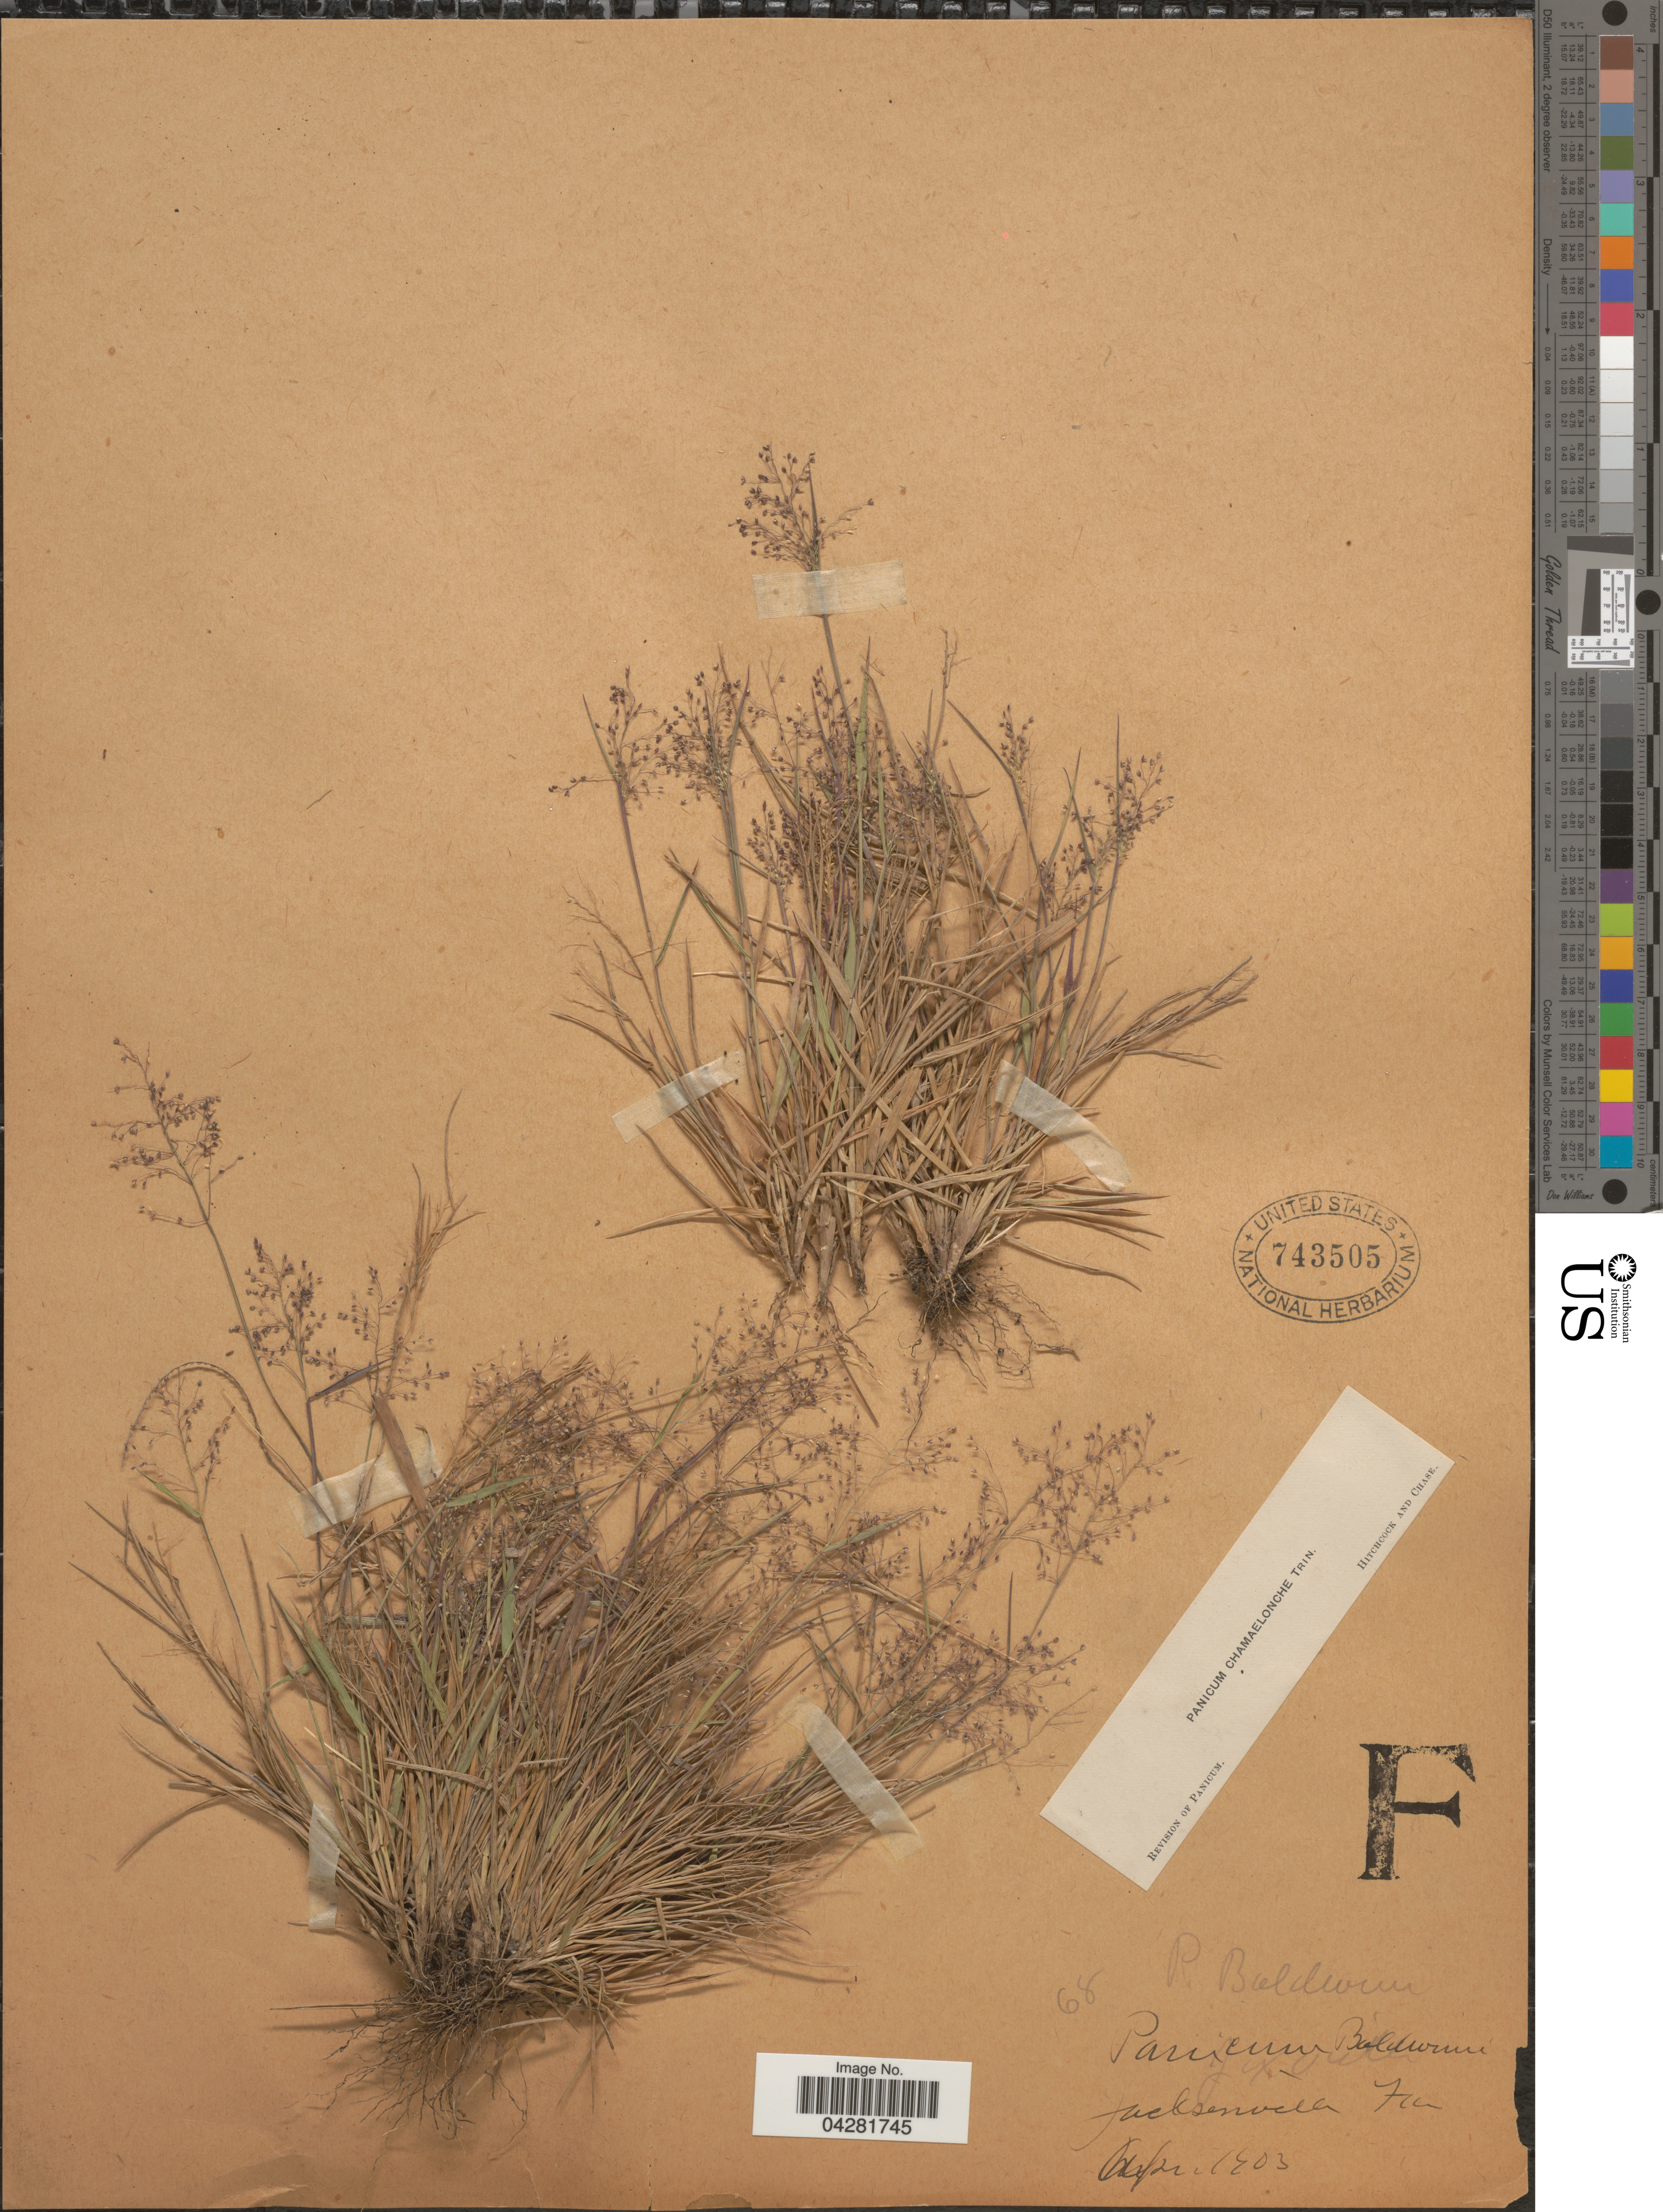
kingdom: Plantae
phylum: Tracheophyta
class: Liliopsida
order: Poales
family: Poaceae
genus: Dichanthelium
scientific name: Dichanthelium ensifolium var. ensifolium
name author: (Baldwin ex Elliot) Gould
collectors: P. Baldwin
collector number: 68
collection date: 1903-04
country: United States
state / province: Florida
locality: Jacksonville.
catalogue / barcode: US 743505